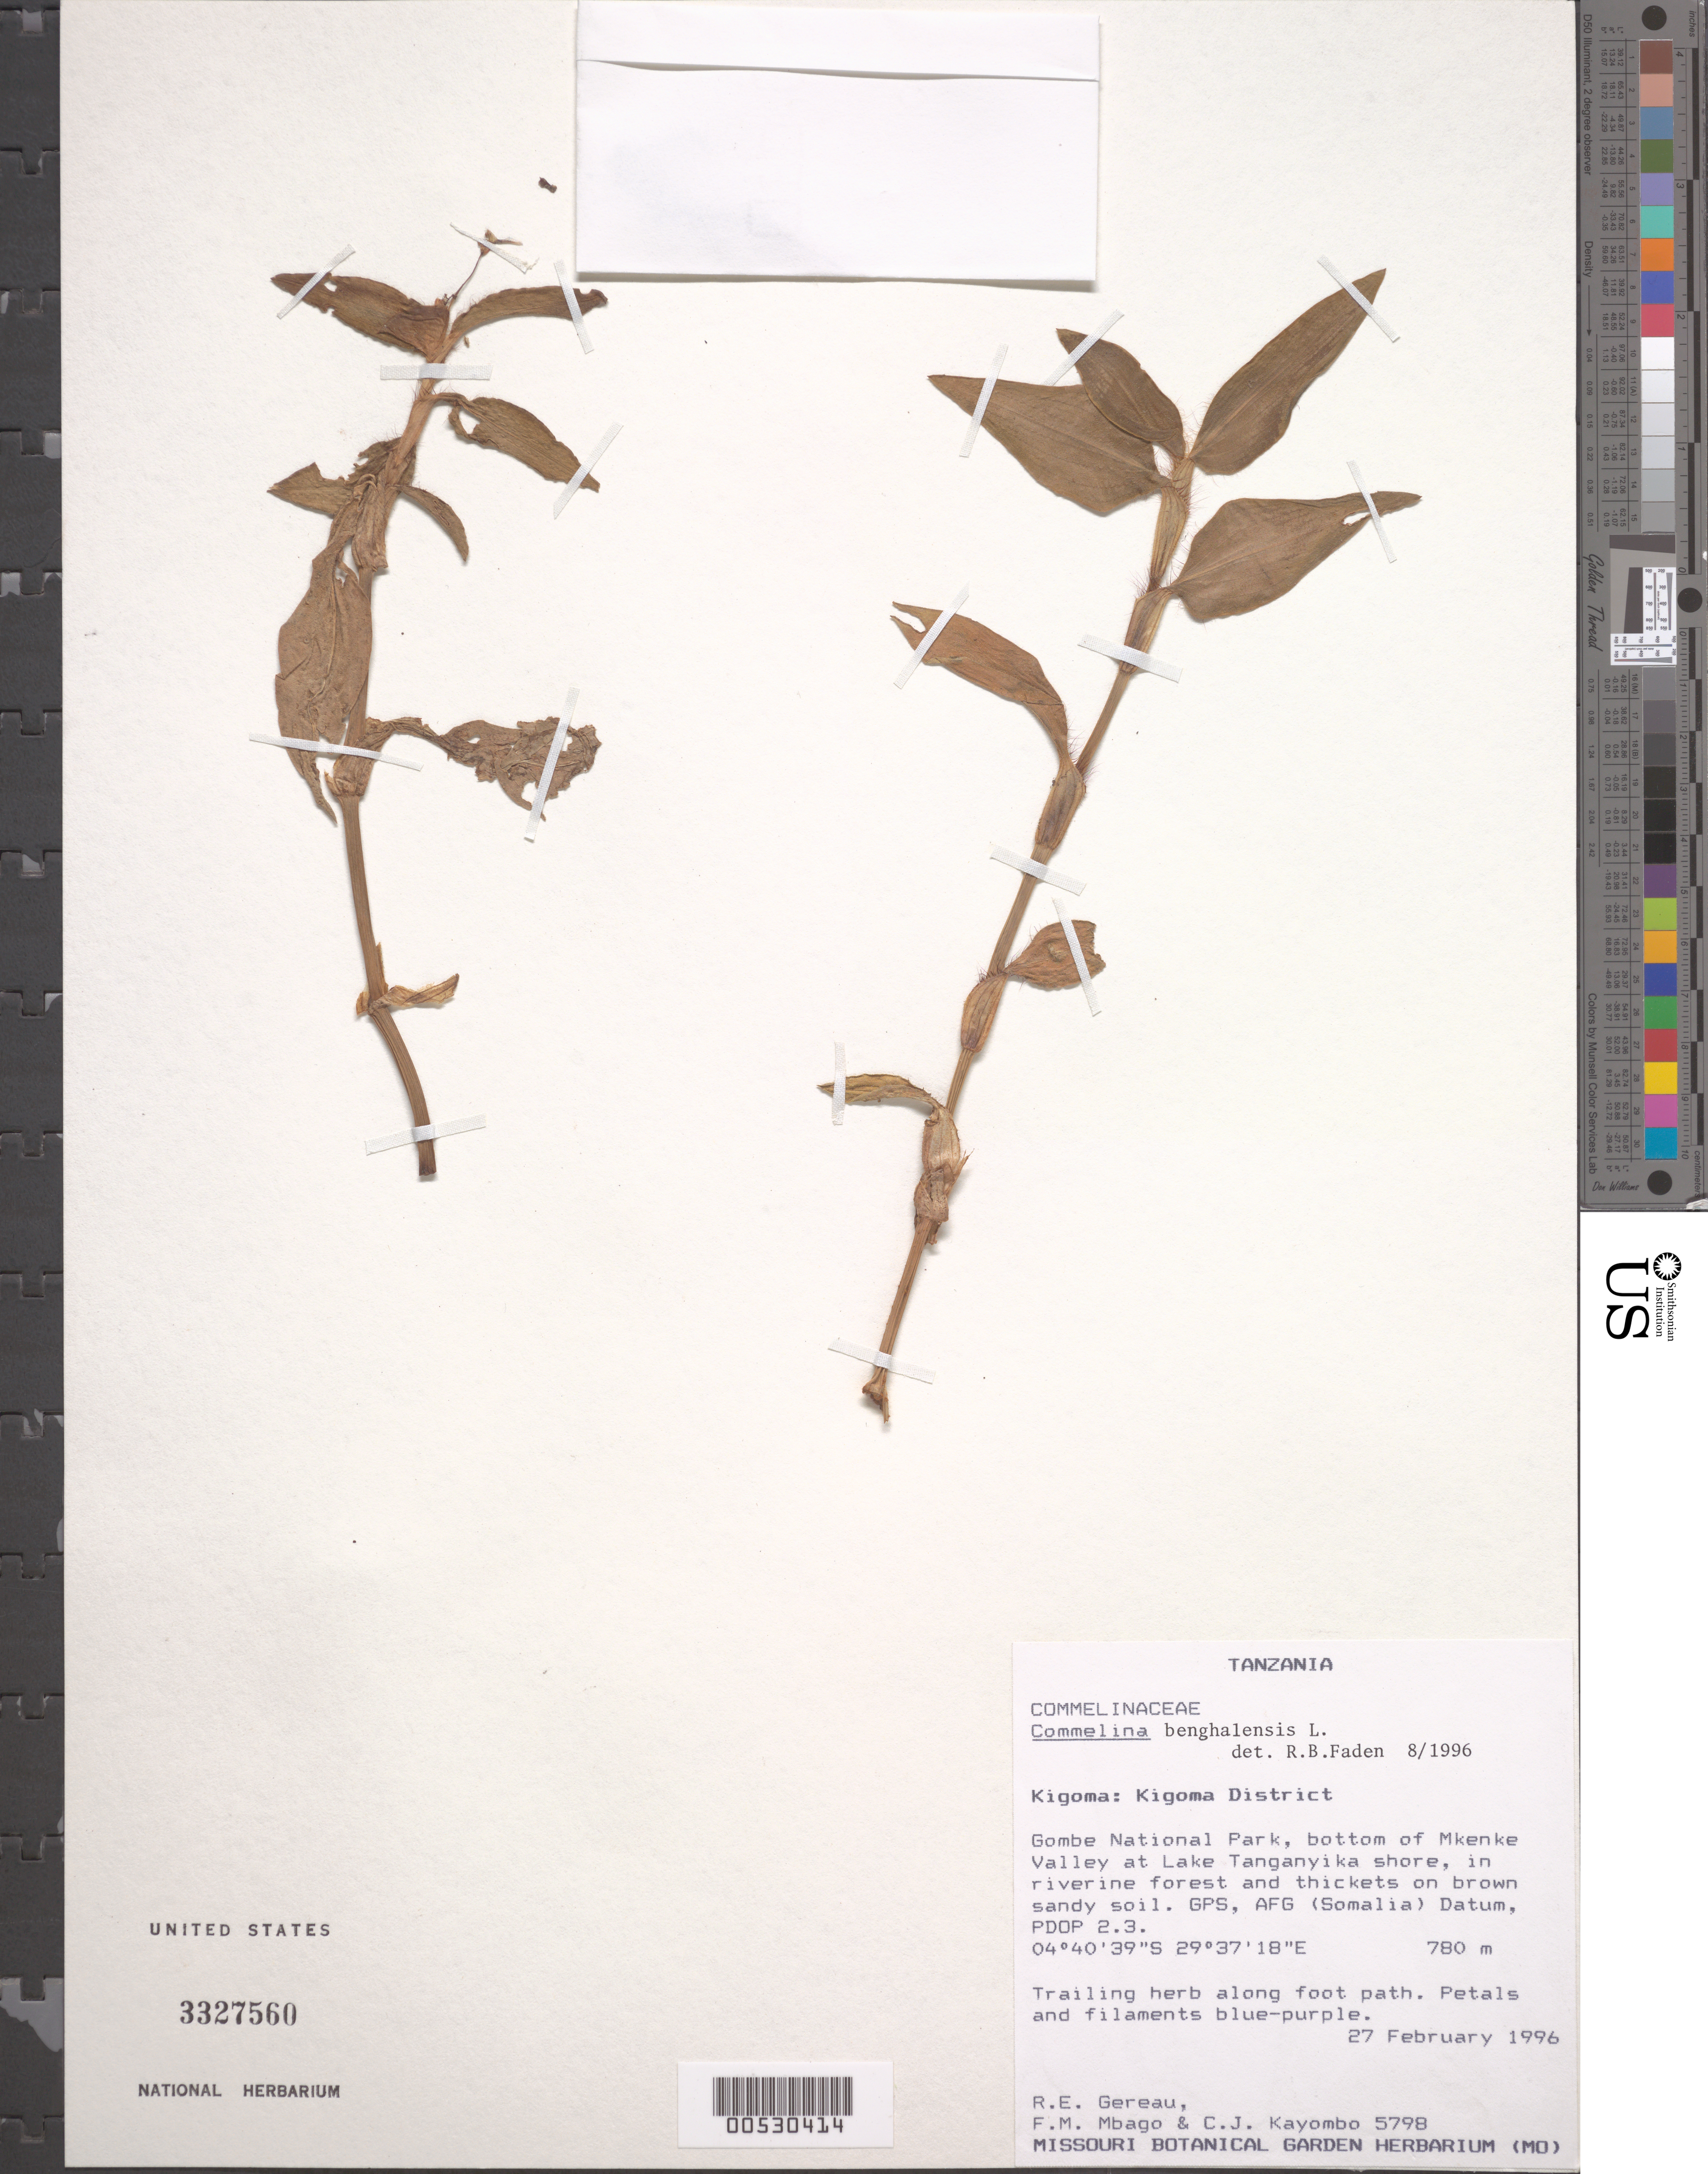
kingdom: Plantae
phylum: Tracheophyta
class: Liliopsida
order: Commelinales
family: Commelinaceae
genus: Commelina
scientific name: Commelina benghalensis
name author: L.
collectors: R. E. Gereau, F. Mbago & C. J. Kayombo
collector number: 5798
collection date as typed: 27 Feb 1996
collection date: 1996-02-27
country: Tanzania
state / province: Kigoma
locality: Kigoma dist., gombe national park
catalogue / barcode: US 3327560